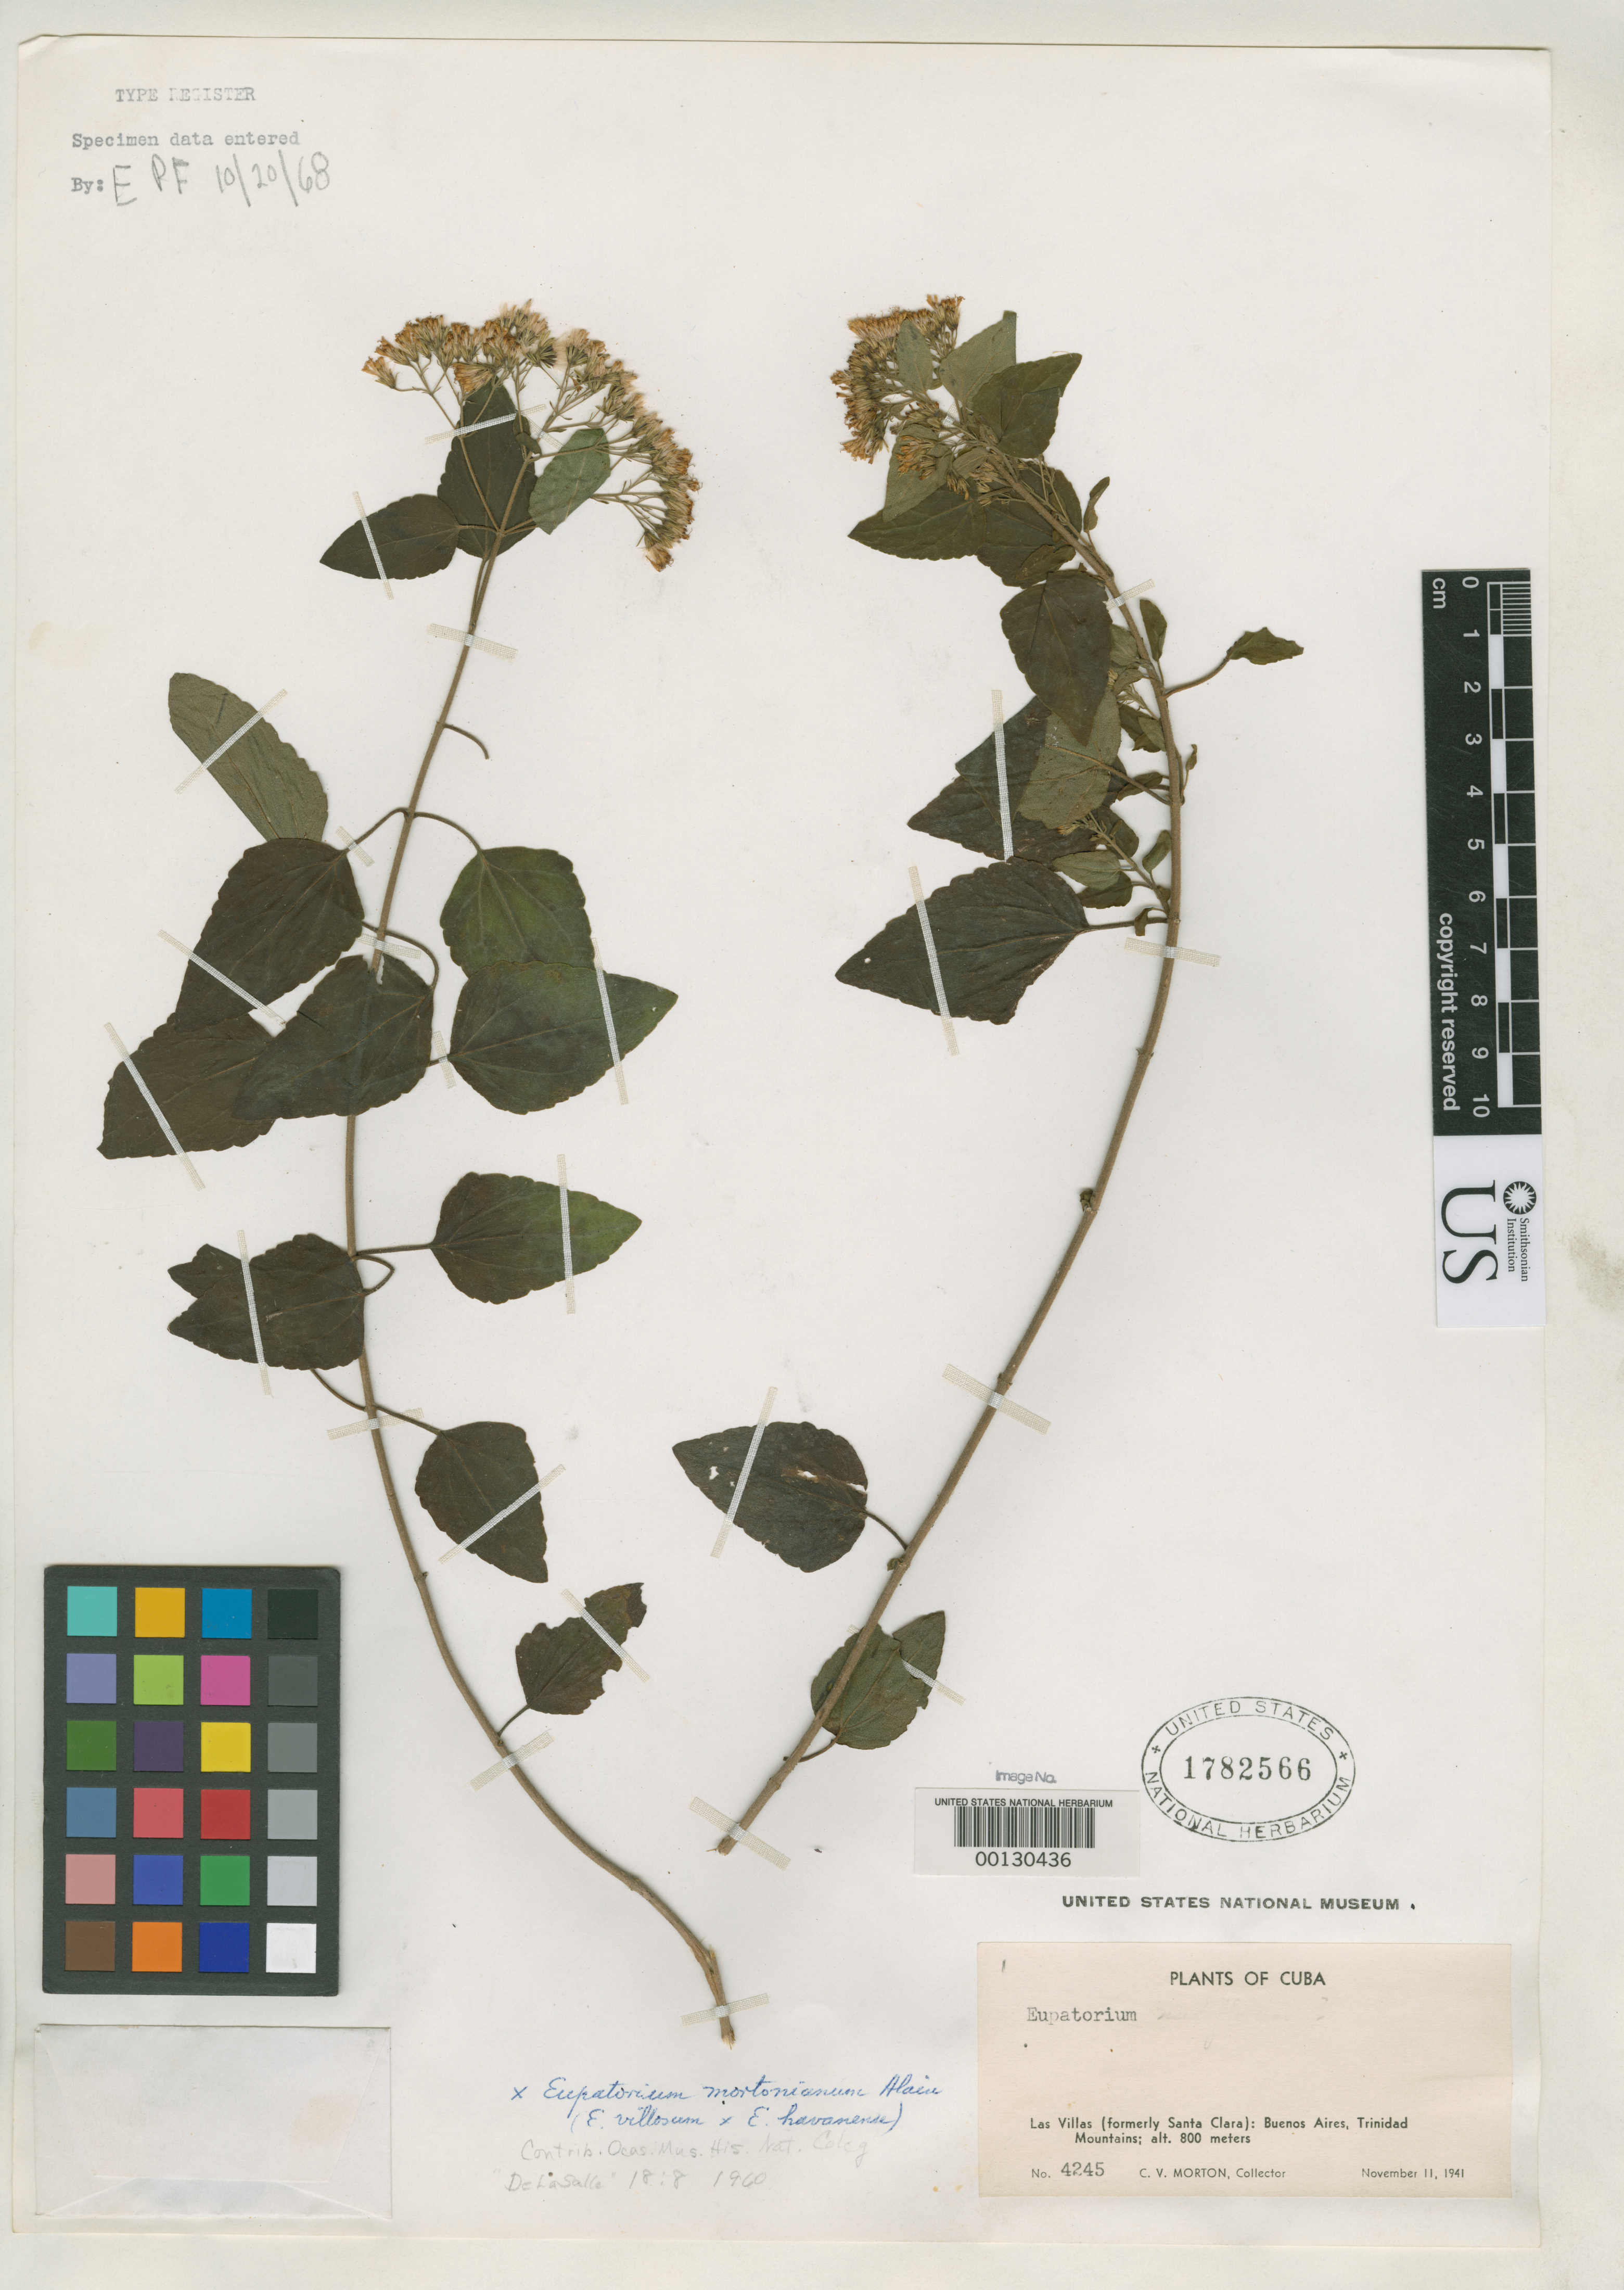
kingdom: Plantae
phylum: Tracheophyta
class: Magnoliopsida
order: Asterales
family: Asteraceae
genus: Eupatorium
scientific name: Eupatorium mortonianum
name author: Alain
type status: Isotype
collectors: C. V. Morton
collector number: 4245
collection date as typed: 11 Nov 1941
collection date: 1941-11-11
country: Cuba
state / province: Las Villas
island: Greater Antilles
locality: Buenos Aires, Trinidad Mts.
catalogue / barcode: US 1782566